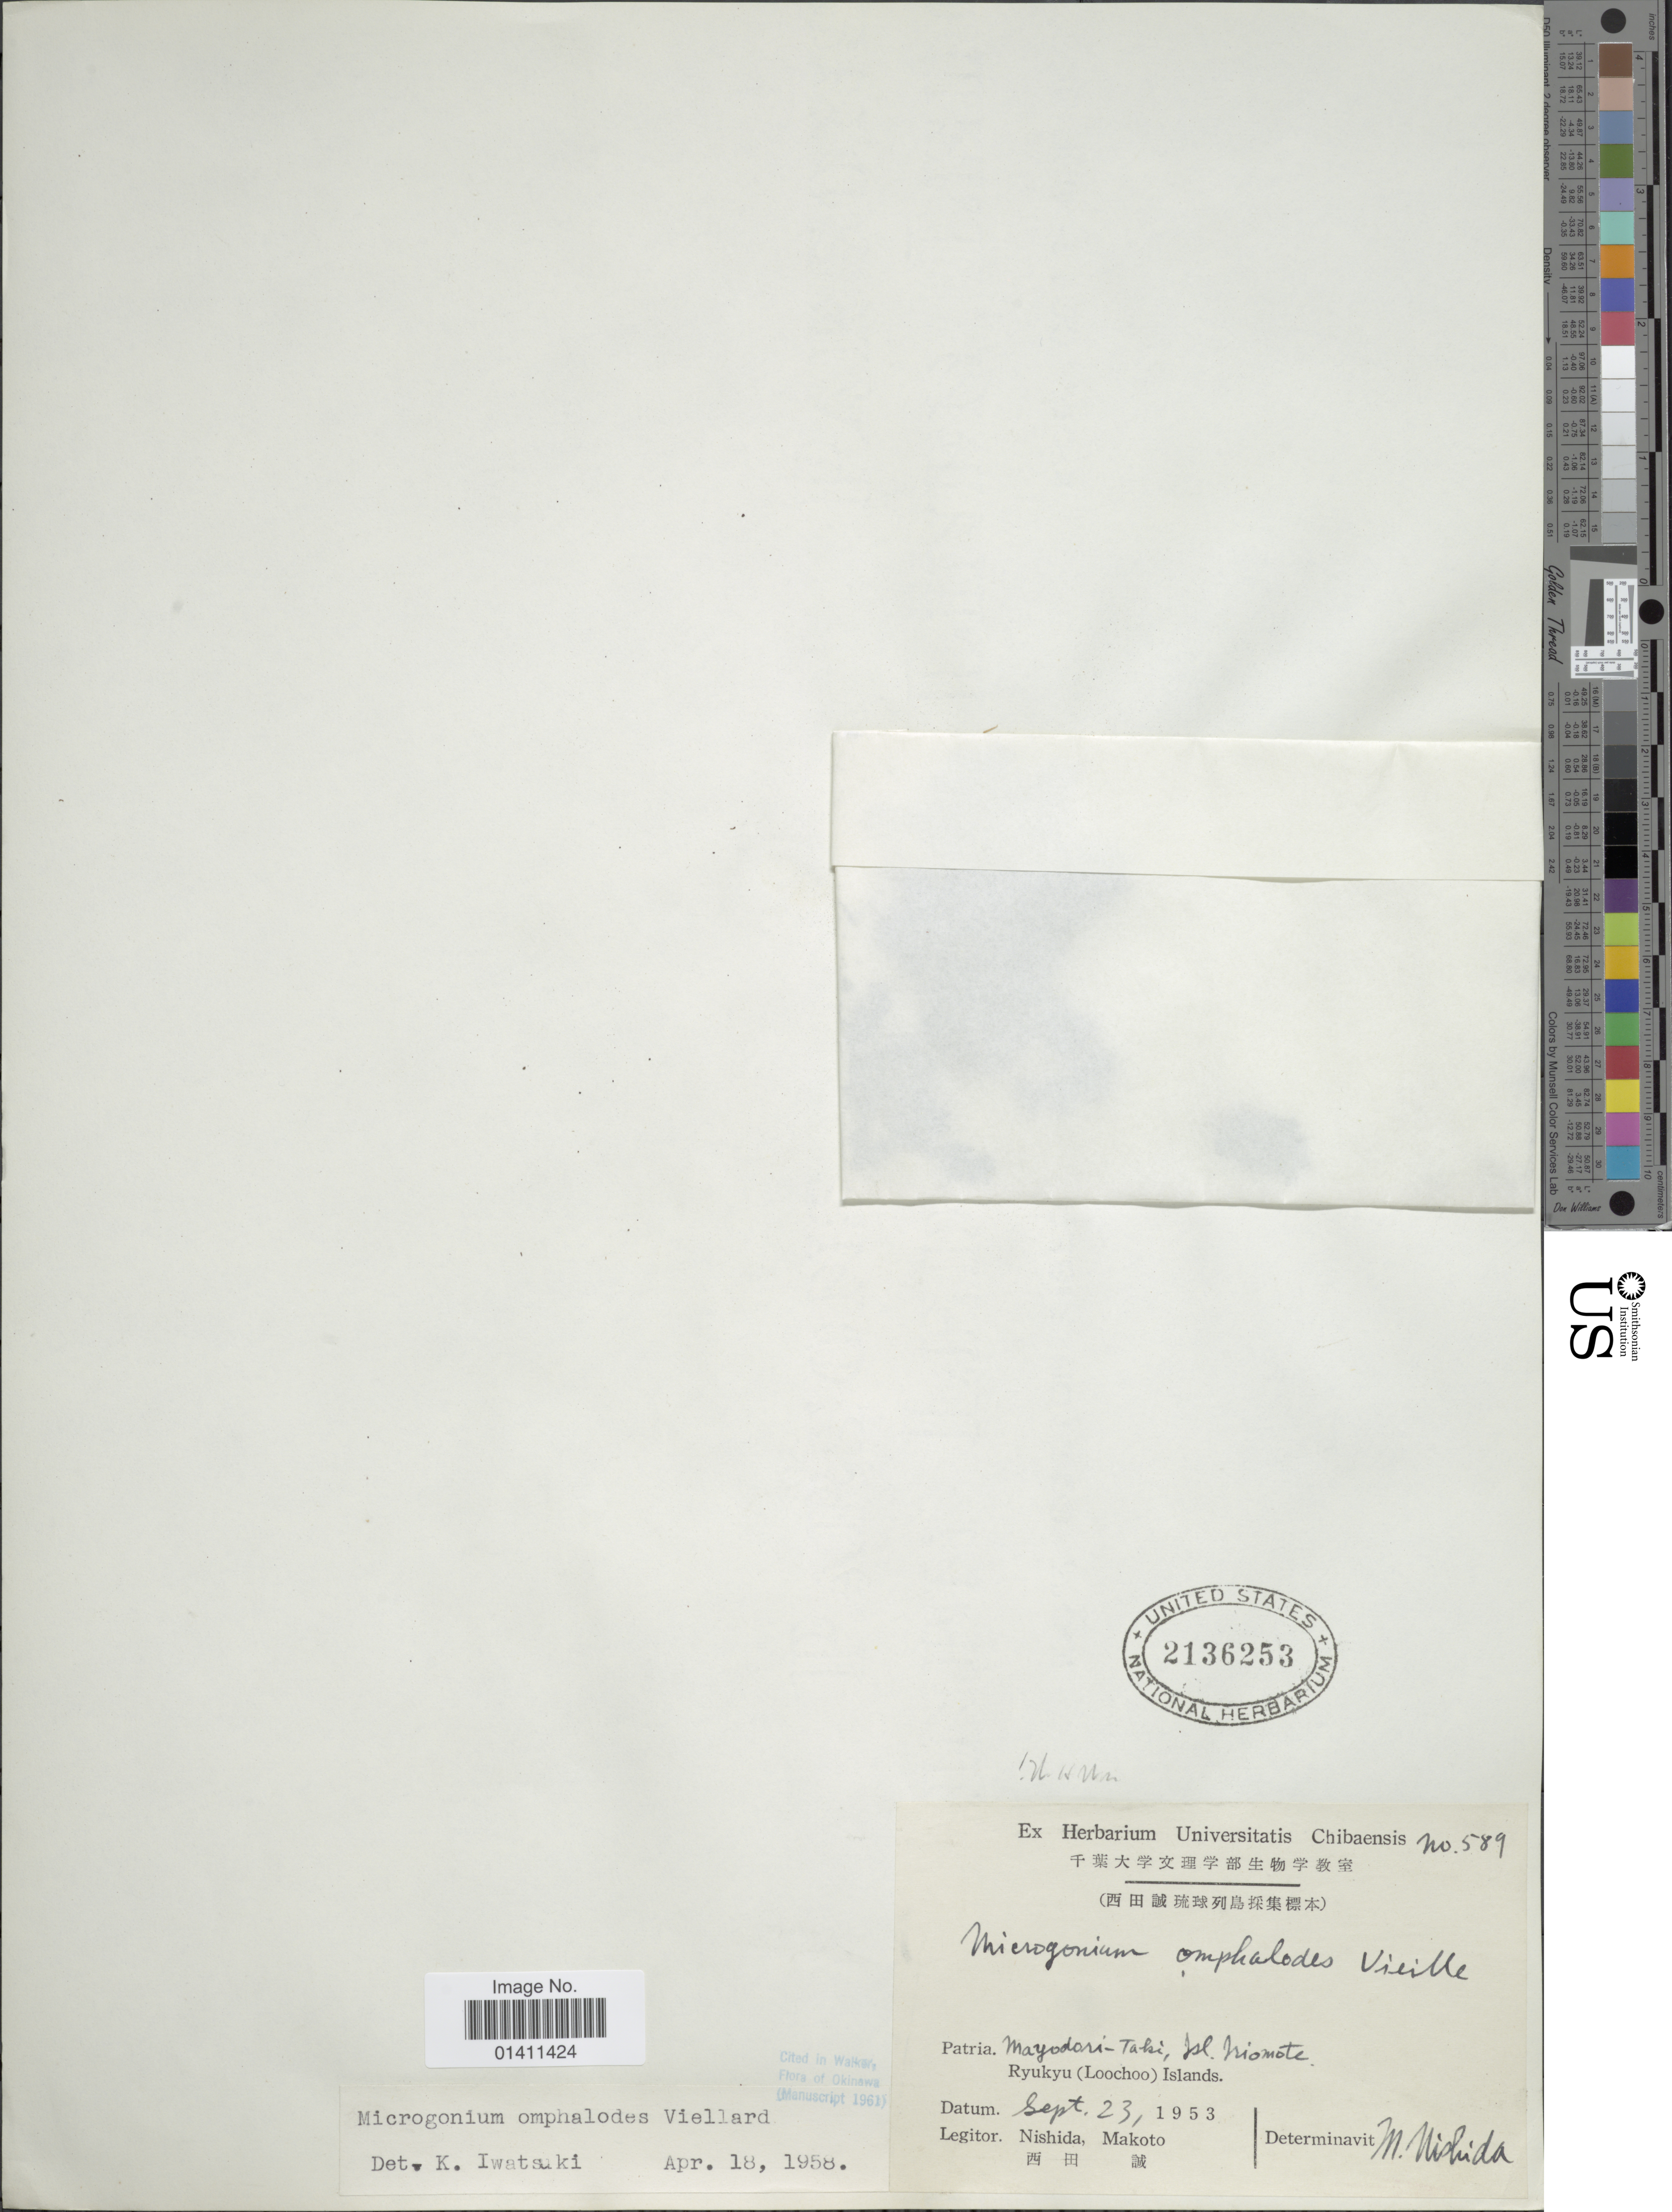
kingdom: Plantae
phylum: Tracheophyta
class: Polypodiopsida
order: Hymenophyllales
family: Hymenophyllaceae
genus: Didymoglossum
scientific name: Didymoglossum omphalodes (Vieill. ex E. Fourn.) comb. ined., 2015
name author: (Vieill. ex E. Fourn.)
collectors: Nishida & M. Yoshimaki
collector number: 589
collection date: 1953-09-23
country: Japan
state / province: Okinawa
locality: Patria. Mayodori-Taki, Isl. Iriomote. Ryukyu (Loochoo) Islands.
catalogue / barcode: US 2136253